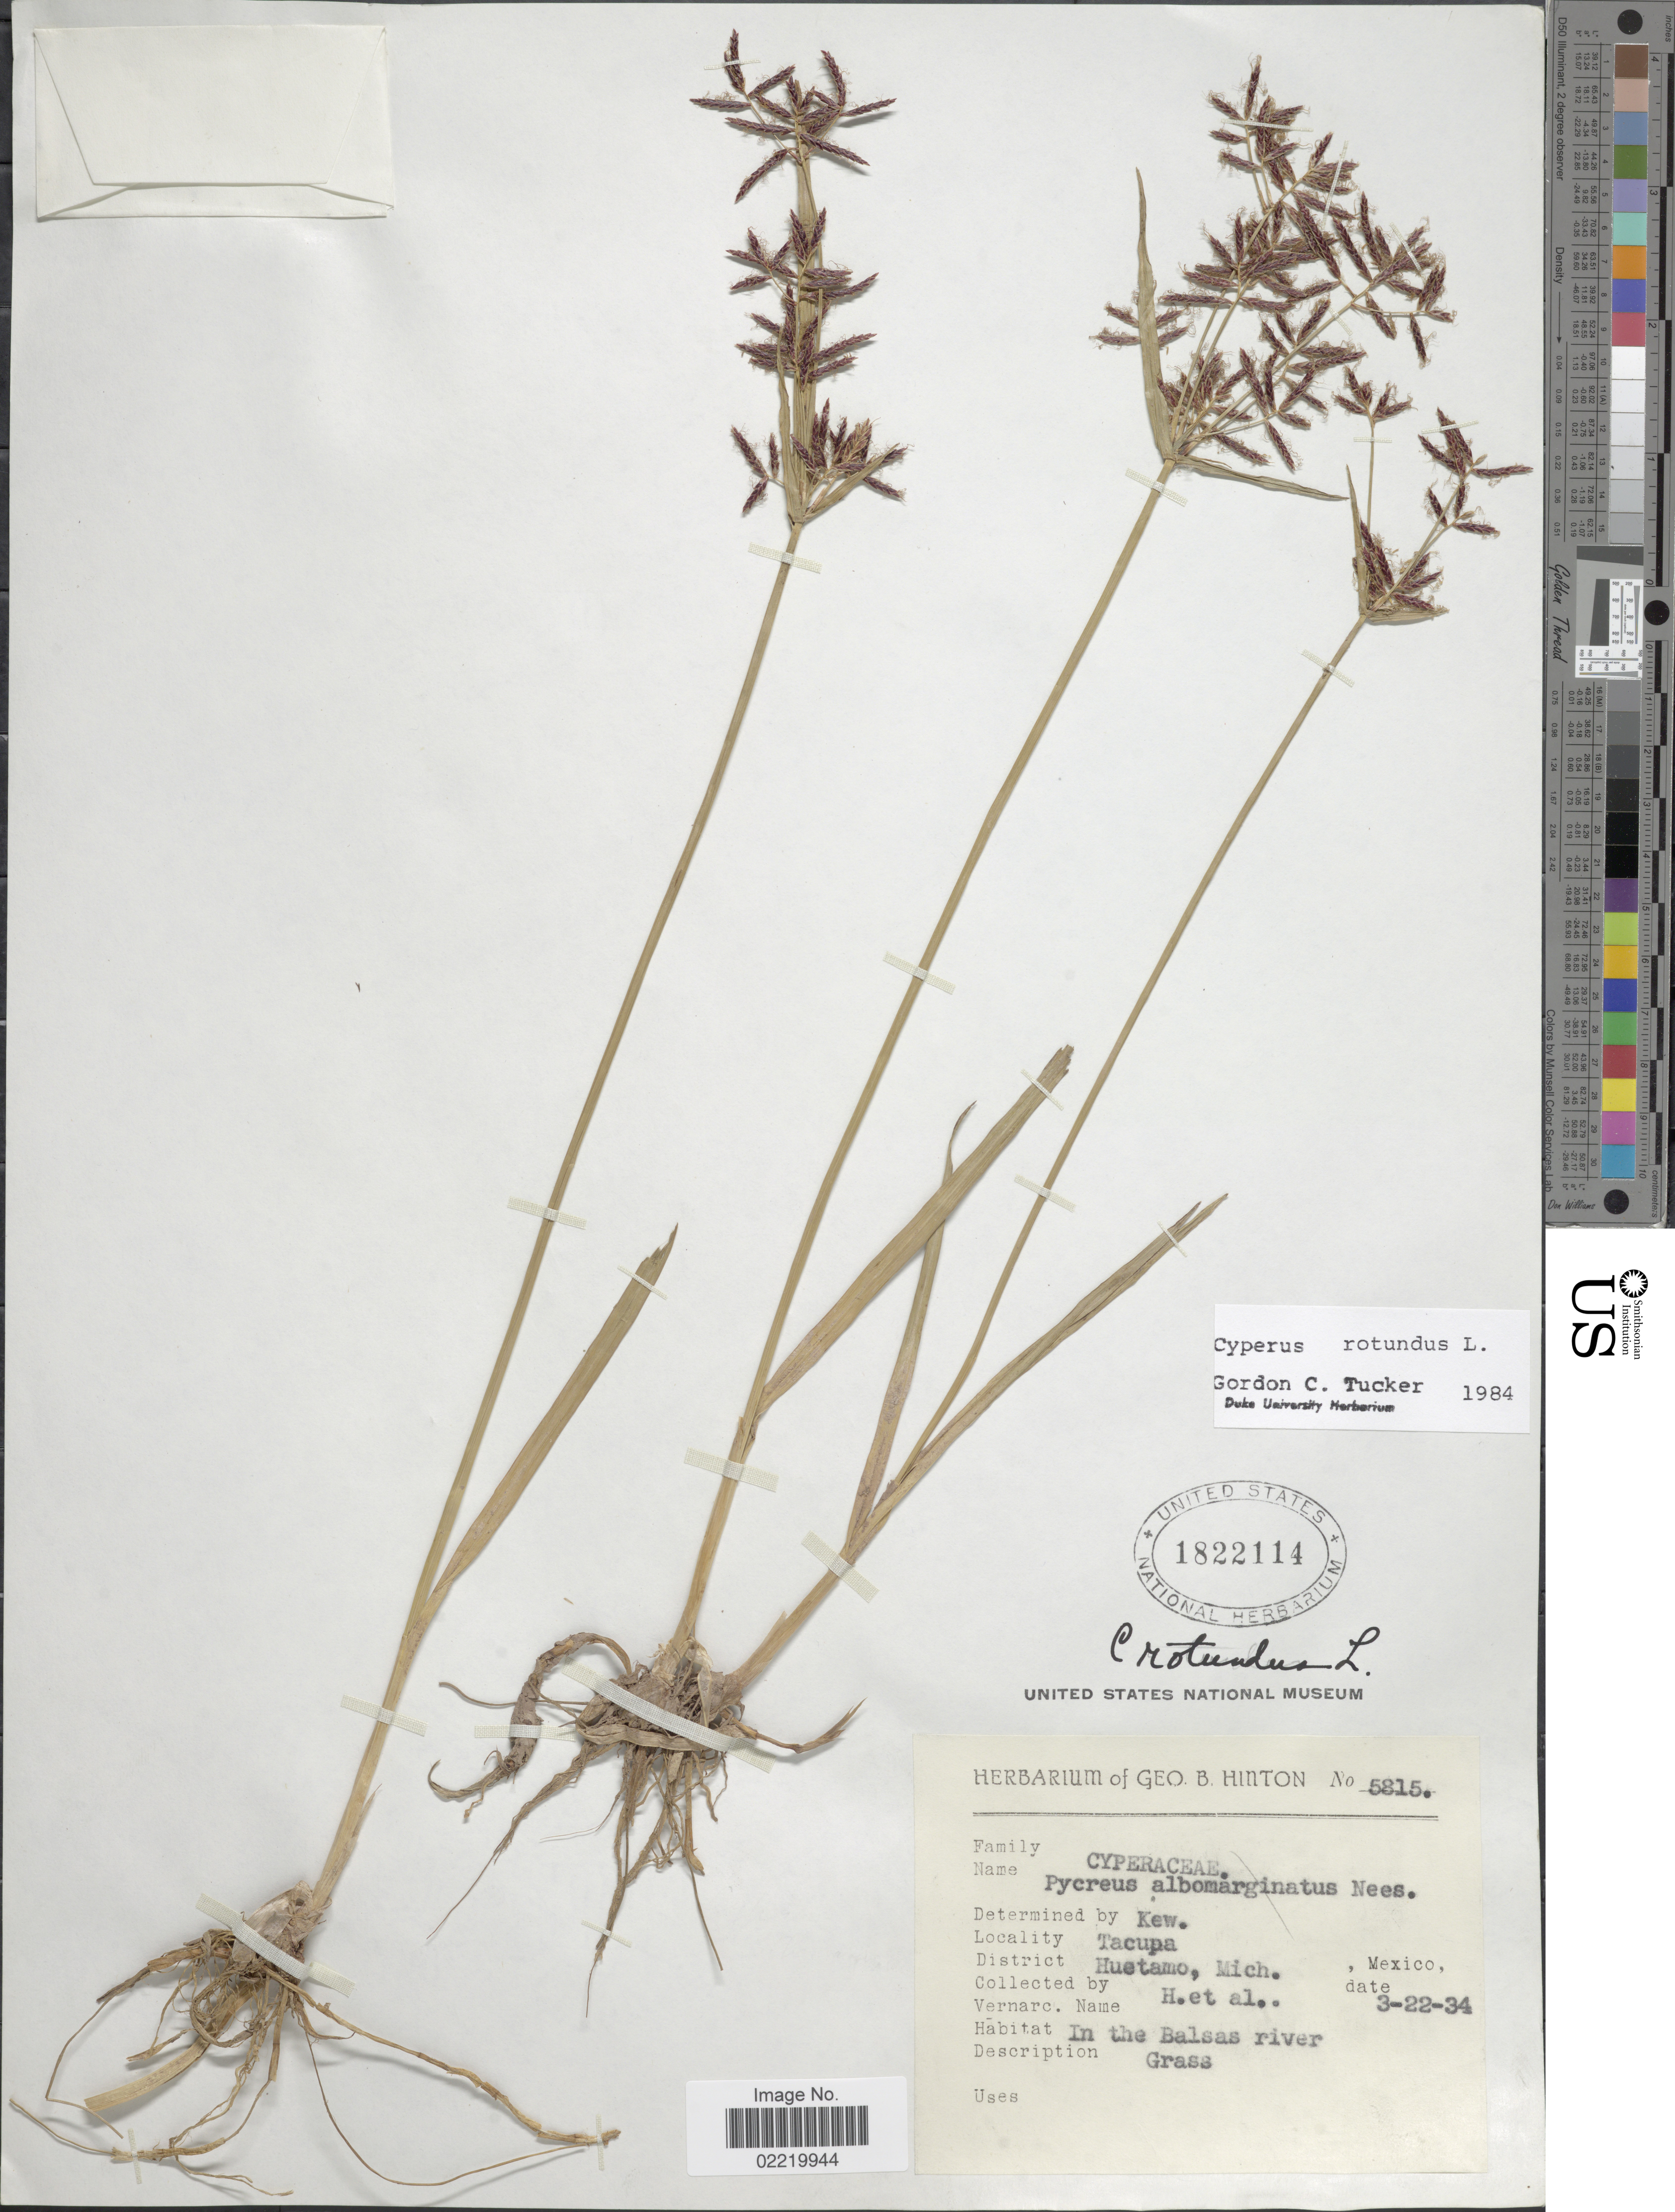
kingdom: Plantae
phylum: Tracheophyta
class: Liliopsida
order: Poales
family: Cyperaceae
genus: Cyperus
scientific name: Cyperus rotundus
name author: L.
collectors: G. B. Hinton & et al.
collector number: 5815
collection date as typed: Transcribed d/m/y: 22/3/34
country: Mexico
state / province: Michoacán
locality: Tacupa, district Huetamo, in the Balsas river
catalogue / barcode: US 1822114